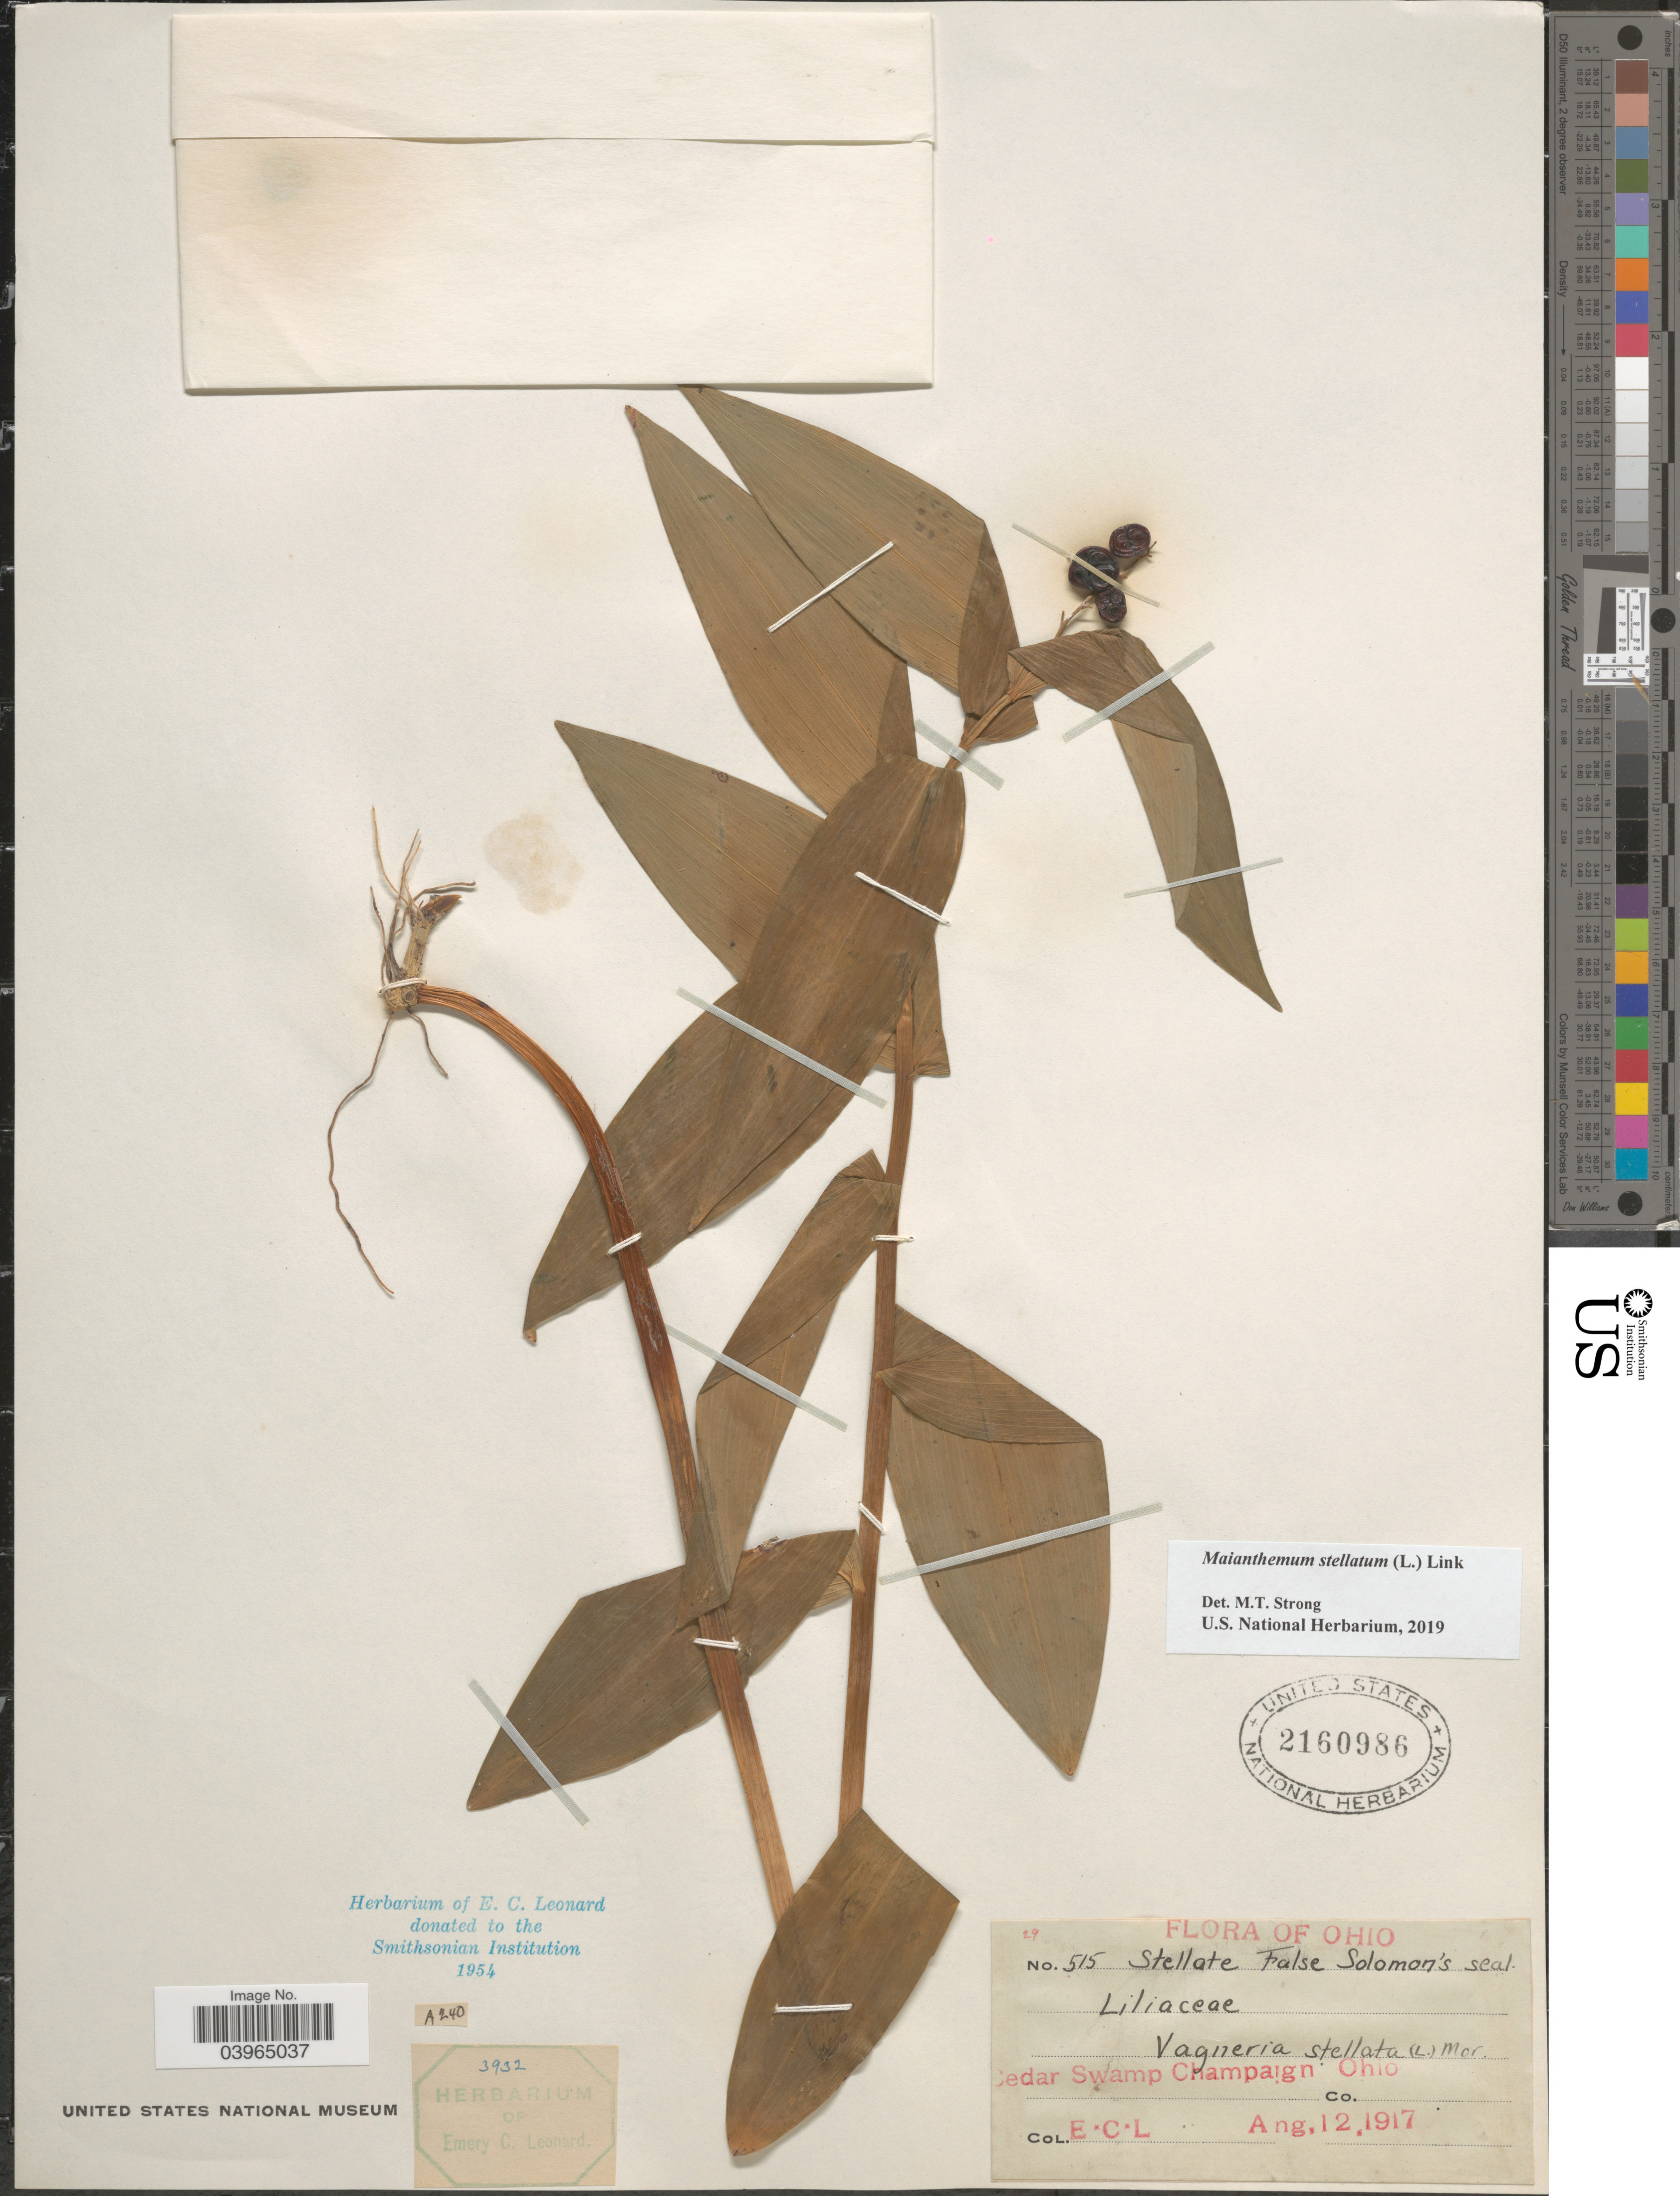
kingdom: Plantae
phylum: Tracheophyta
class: Liliopsida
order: Asparagales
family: Asparagaceae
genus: Maianthemum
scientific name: Maianthemum stellatum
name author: (L.) Link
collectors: E. C. Leonard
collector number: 515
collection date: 1917-08-12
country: United States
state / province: Ohio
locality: Cedar Swamp Champaign Co.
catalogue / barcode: US 2160986